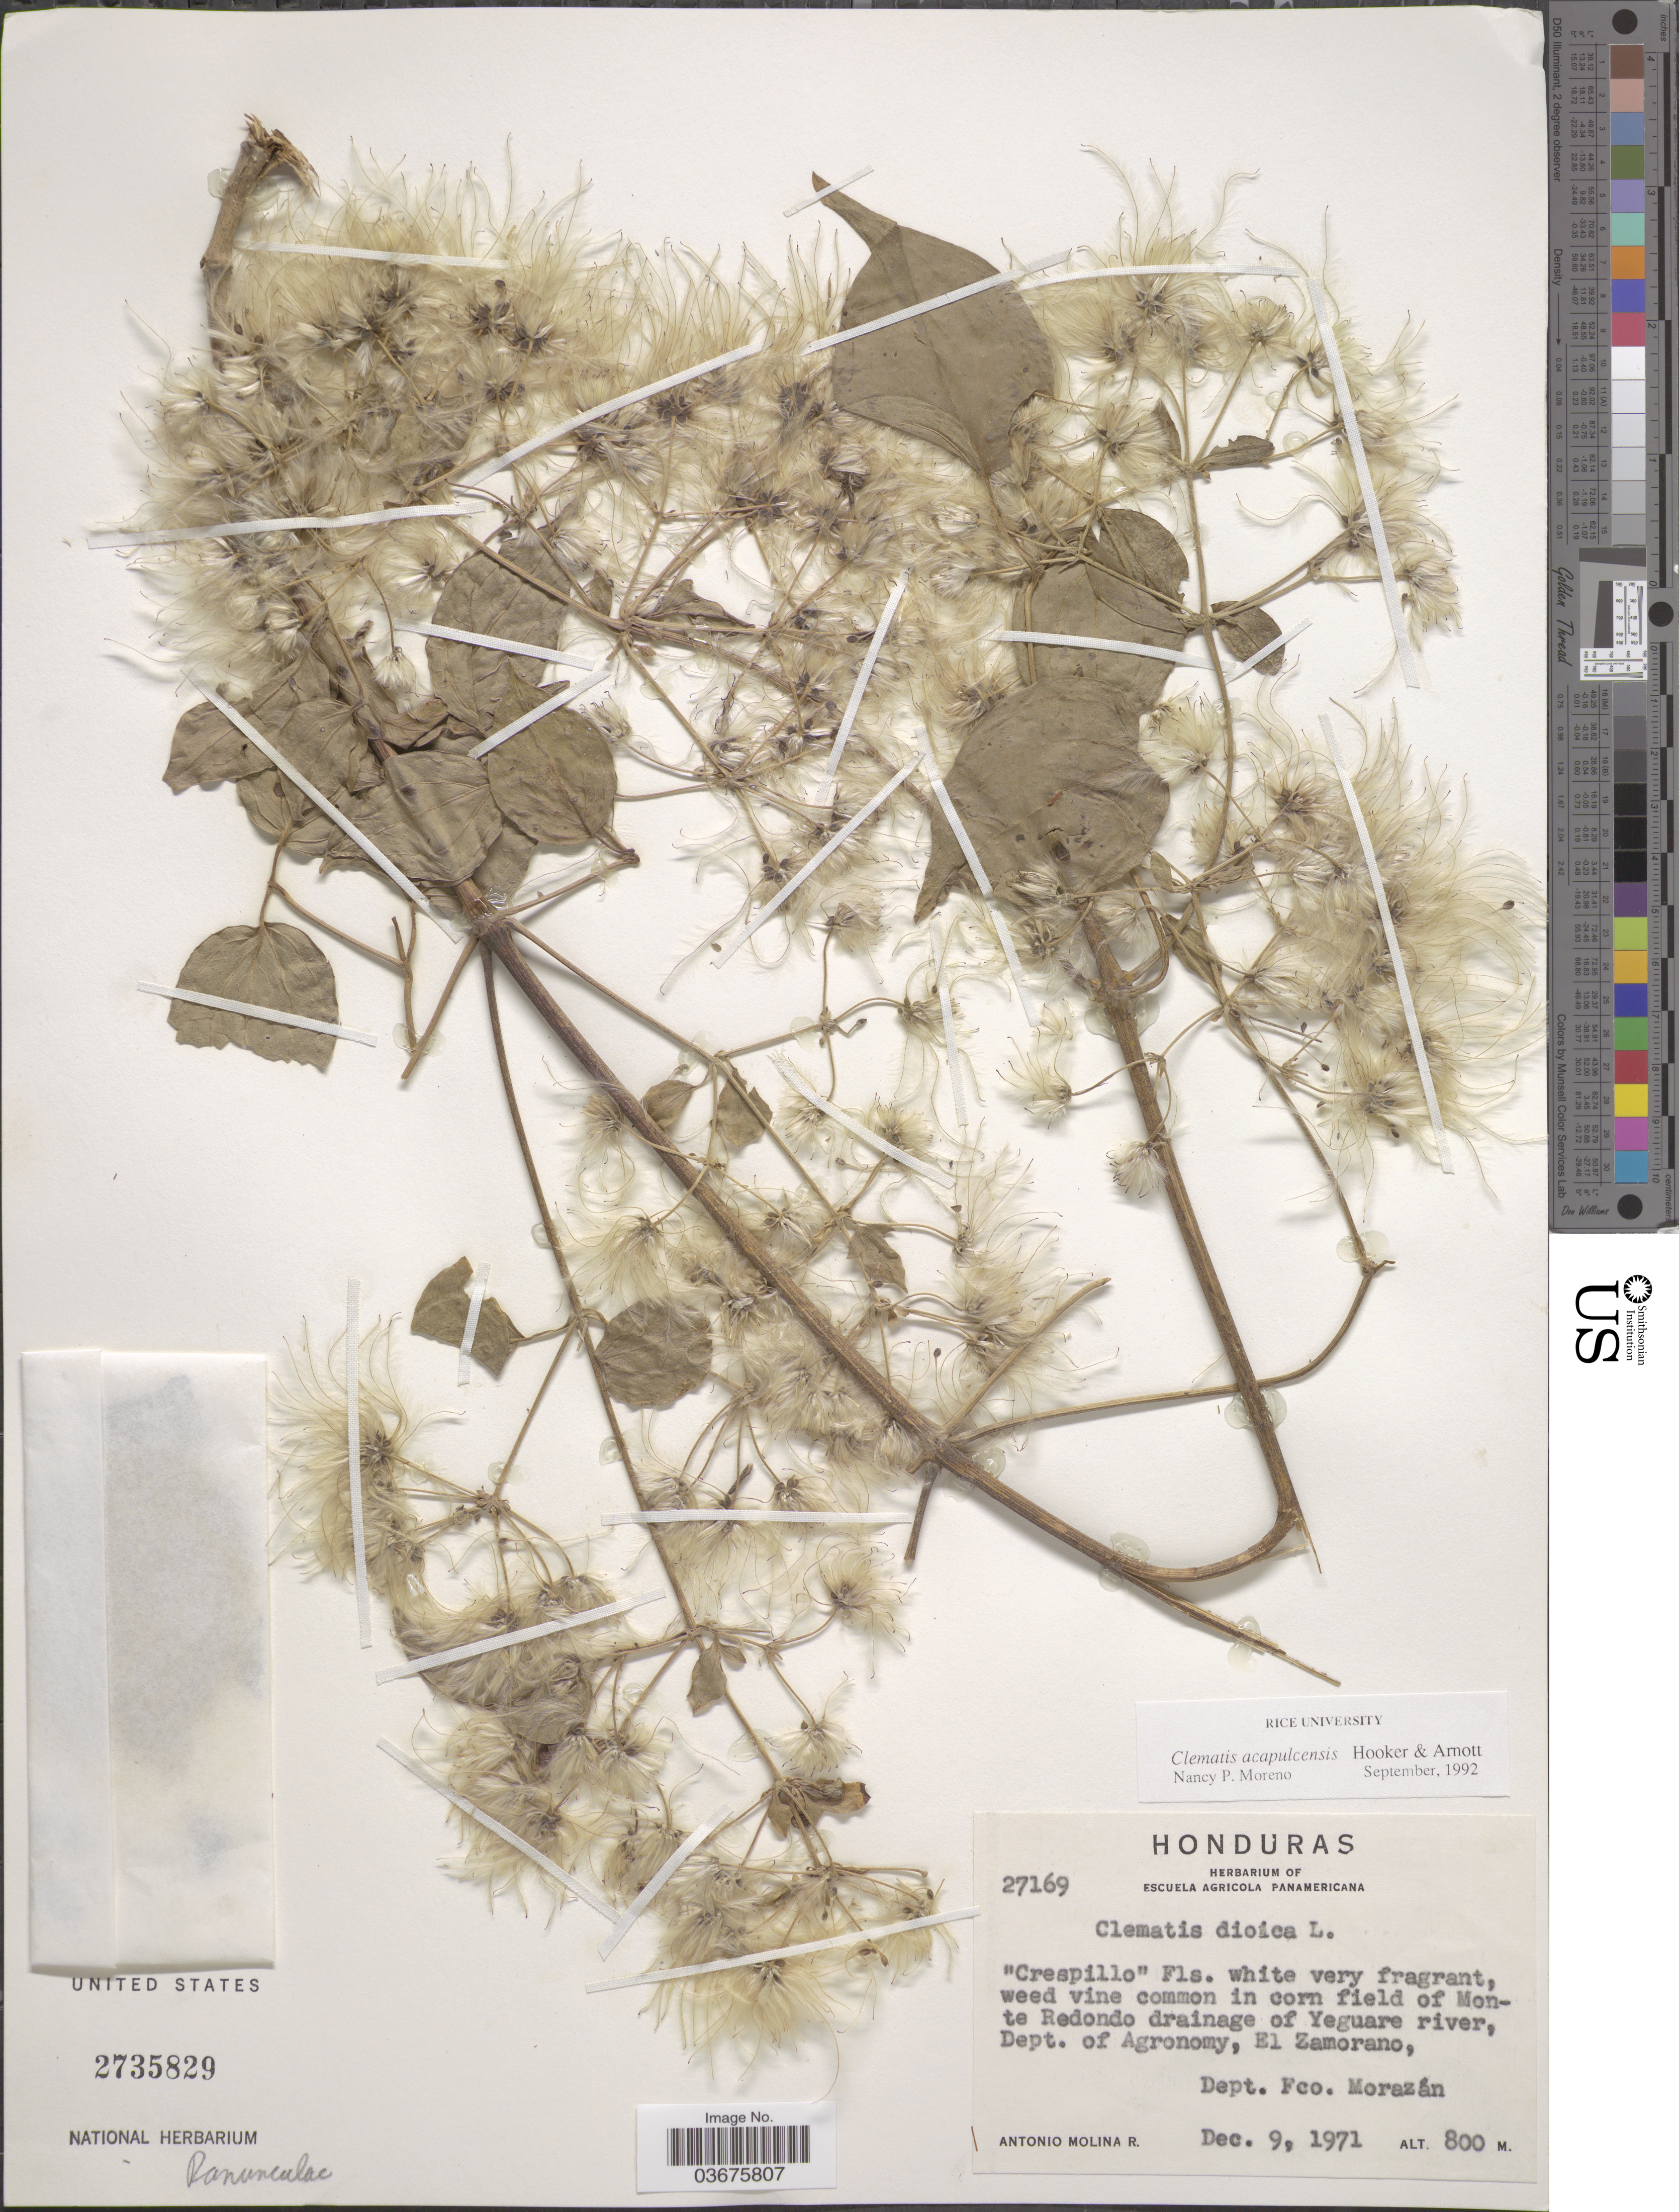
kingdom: Plantae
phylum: Tracheophyta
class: Magnoliopsida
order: Ranunculales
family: Ranunculaceae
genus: Clematis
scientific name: Clematis acapulcensis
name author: Hook. & Arn.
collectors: A. Molina R.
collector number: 27169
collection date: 1971-12-09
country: Honduras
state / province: Fco. Morazán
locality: In corn field of Monte Redondo drainage of Yeguare river, Dept. of Agronomy, El Zamorano, Dept. Fco. Morazán.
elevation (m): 800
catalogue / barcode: US 2735829